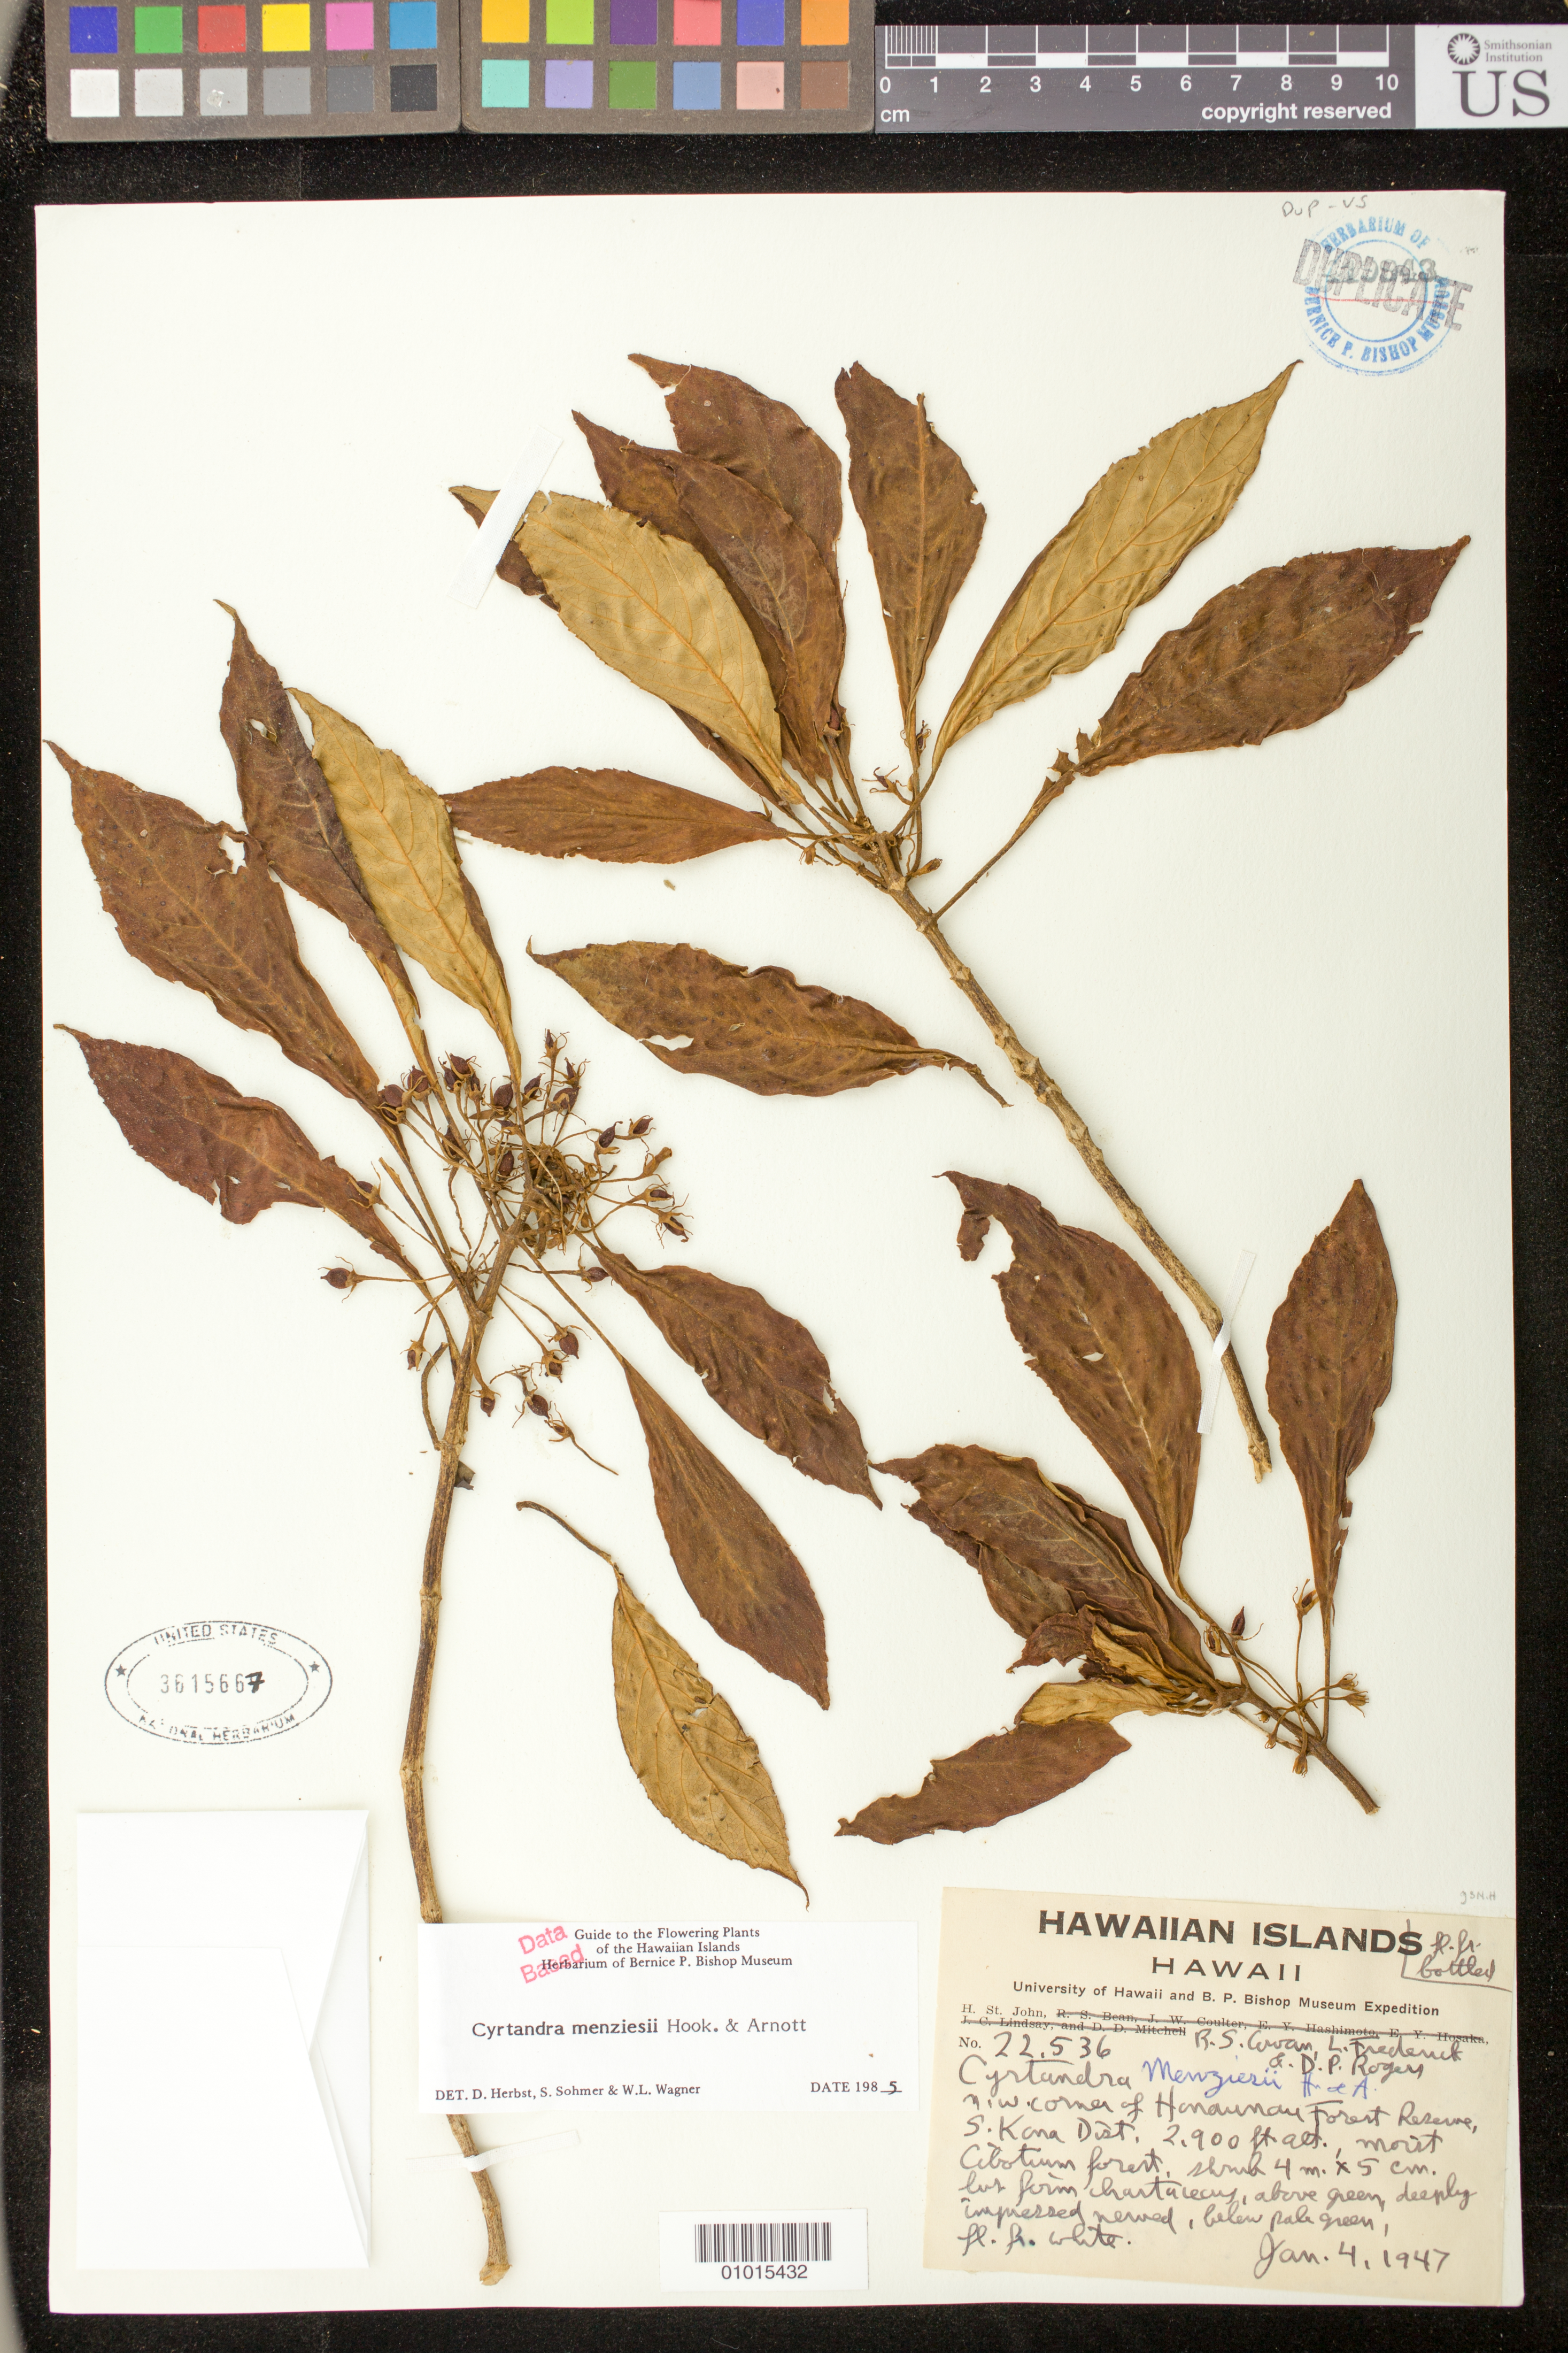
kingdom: Plantae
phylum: Tracheophyta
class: Magnoliopsida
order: Lamiales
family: Gesneriaceae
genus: Cyrtandra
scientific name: Cyrtandra menziesii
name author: Hook. & Arn.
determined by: Herbst, D. R.; Sohmer, S. H.; Wagner, W. L.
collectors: H. St. John, R. S. Cowan, L. Frederick & D. Rogers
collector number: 22536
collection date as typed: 4 Jan 1947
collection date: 1947-01-04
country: United States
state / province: Hawaii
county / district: Hawaii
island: Hawaii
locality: South Kona District, NW corner of Hanaunau Forest Reserve.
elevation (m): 884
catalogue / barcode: US 3615667